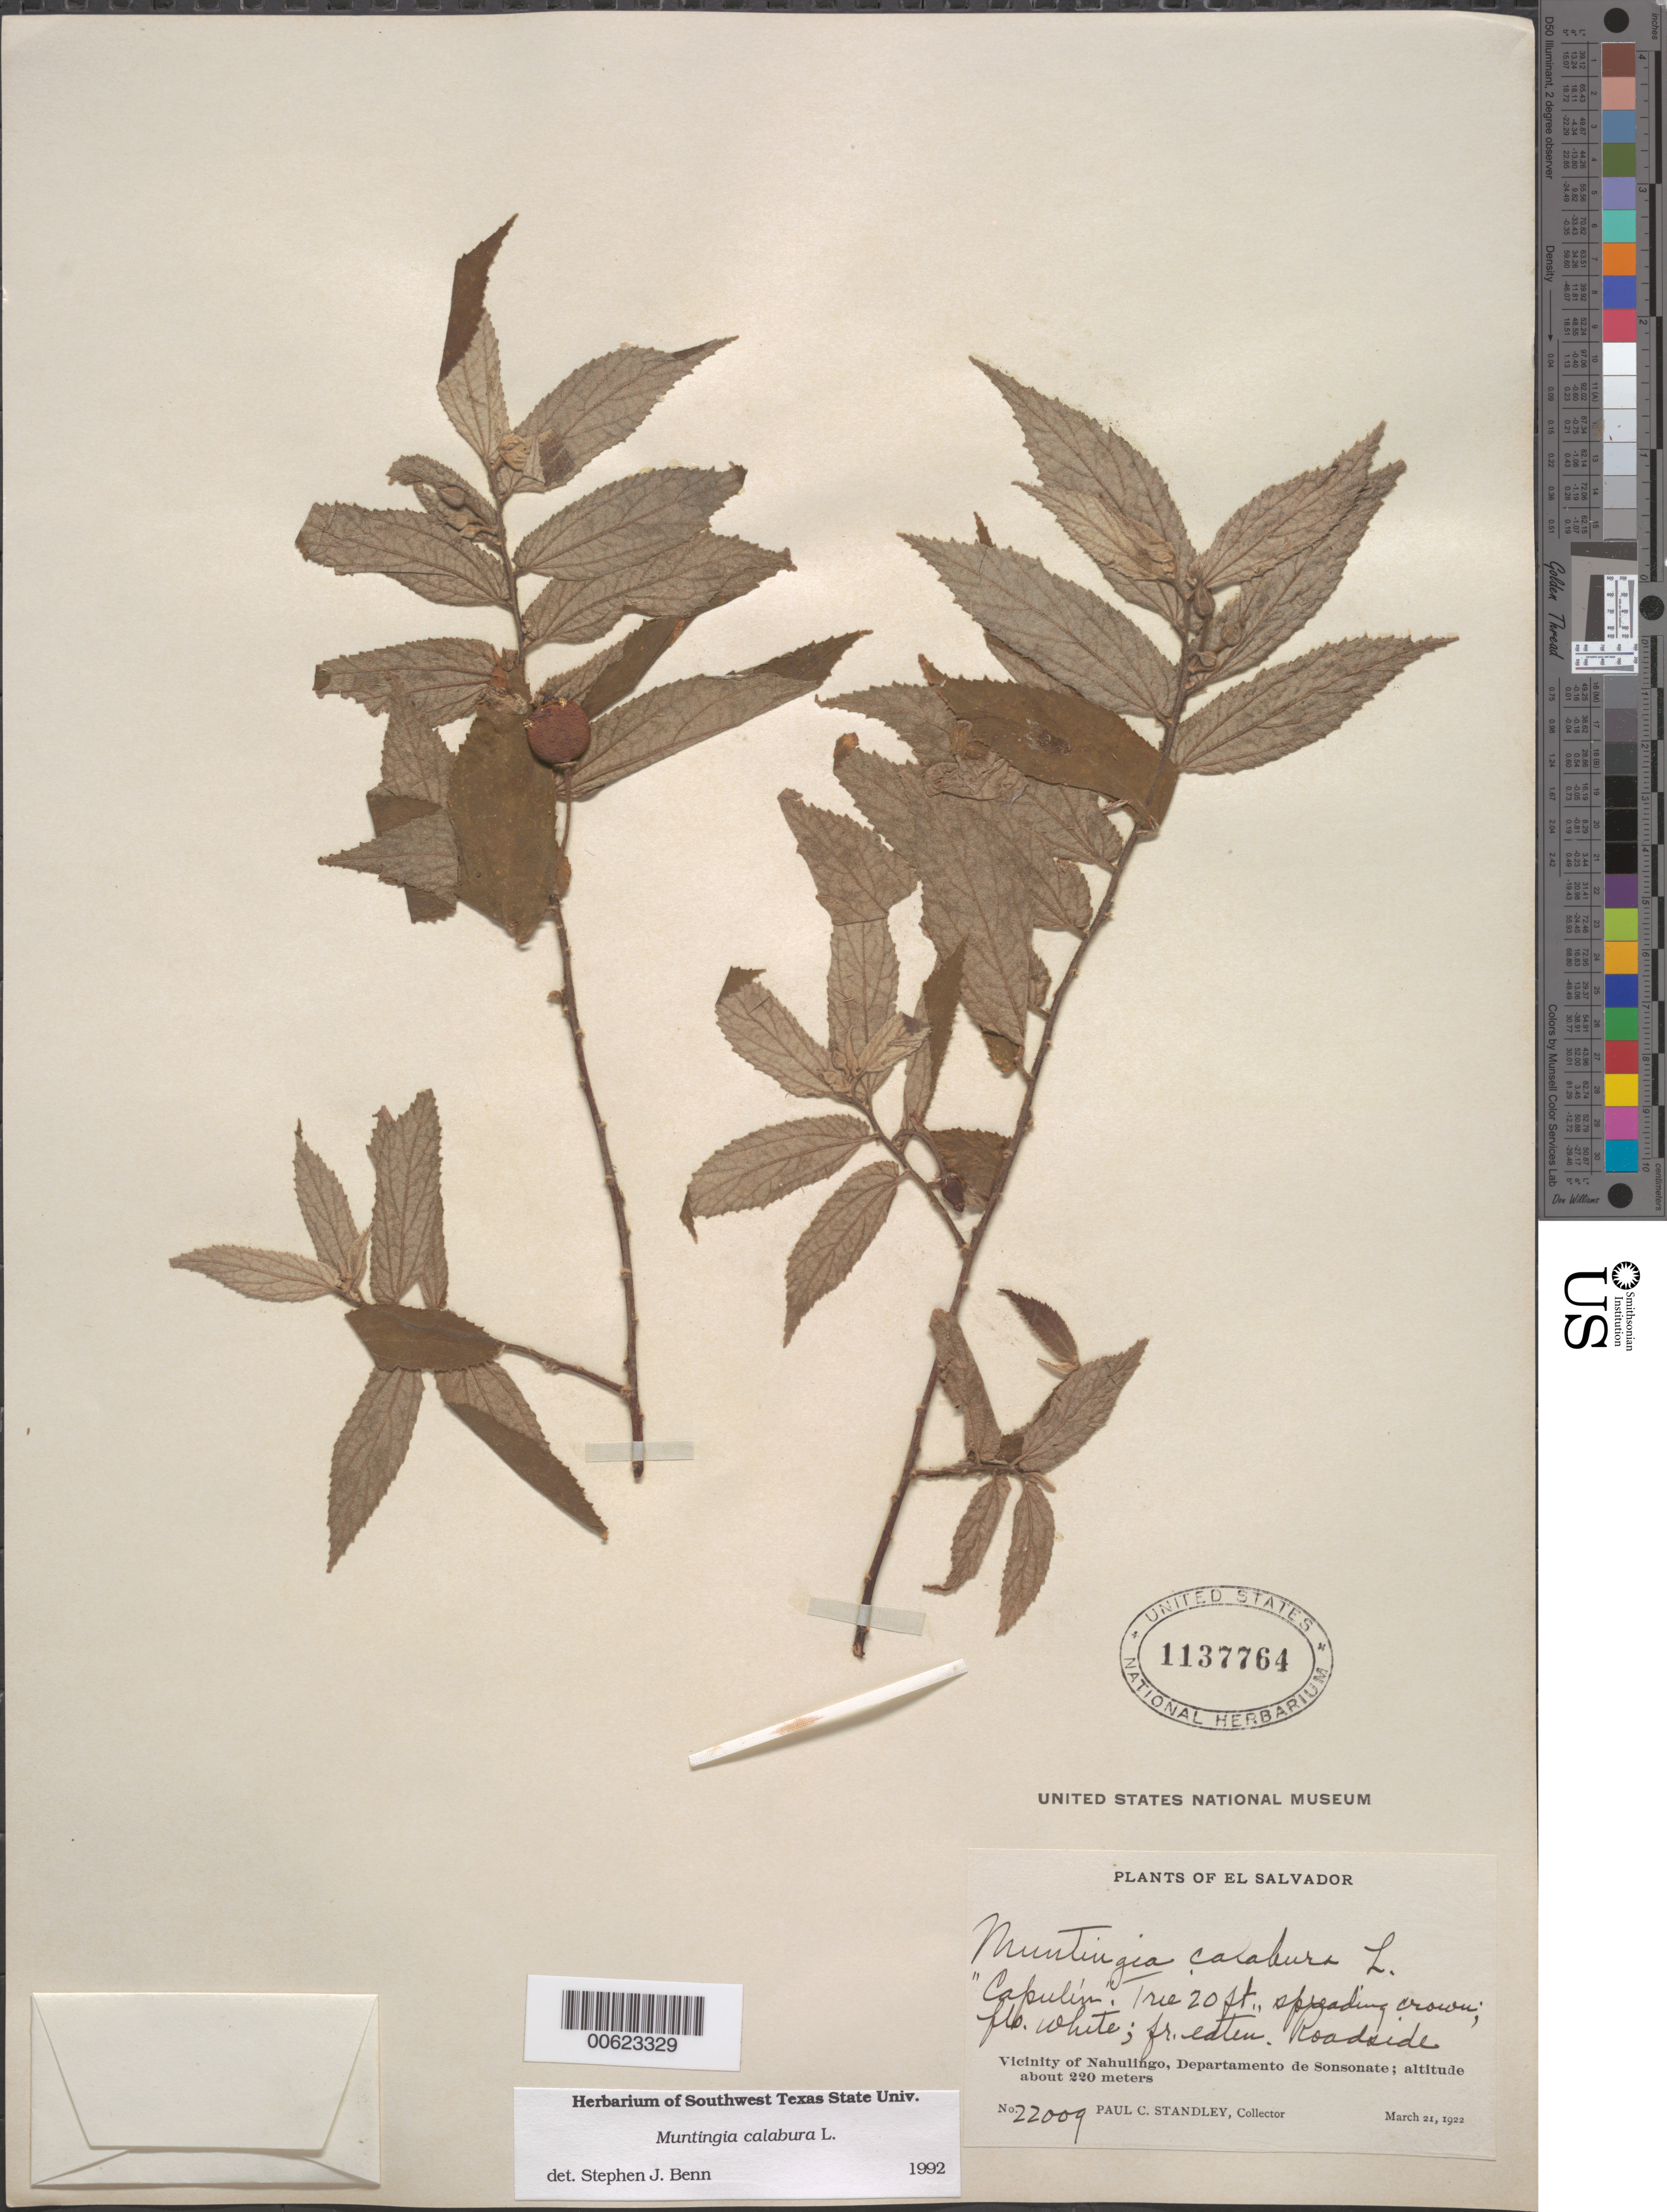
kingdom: Plantae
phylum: Tracheophyta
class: Magnoliopsida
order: Malvales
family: Muntingiaceae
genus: Muntingia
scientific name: Muntingia calabura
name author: L.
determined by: Benn, S. J.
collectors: P. C. Standley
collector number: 22009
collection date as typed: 21 Mar 1922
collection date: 1922-03-21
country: El Salvador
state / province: Sonsonate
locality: Vicinity of Nahulingo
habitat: Roadside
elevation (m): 220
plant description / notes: Common name: Capulin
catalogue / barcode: US 1137764